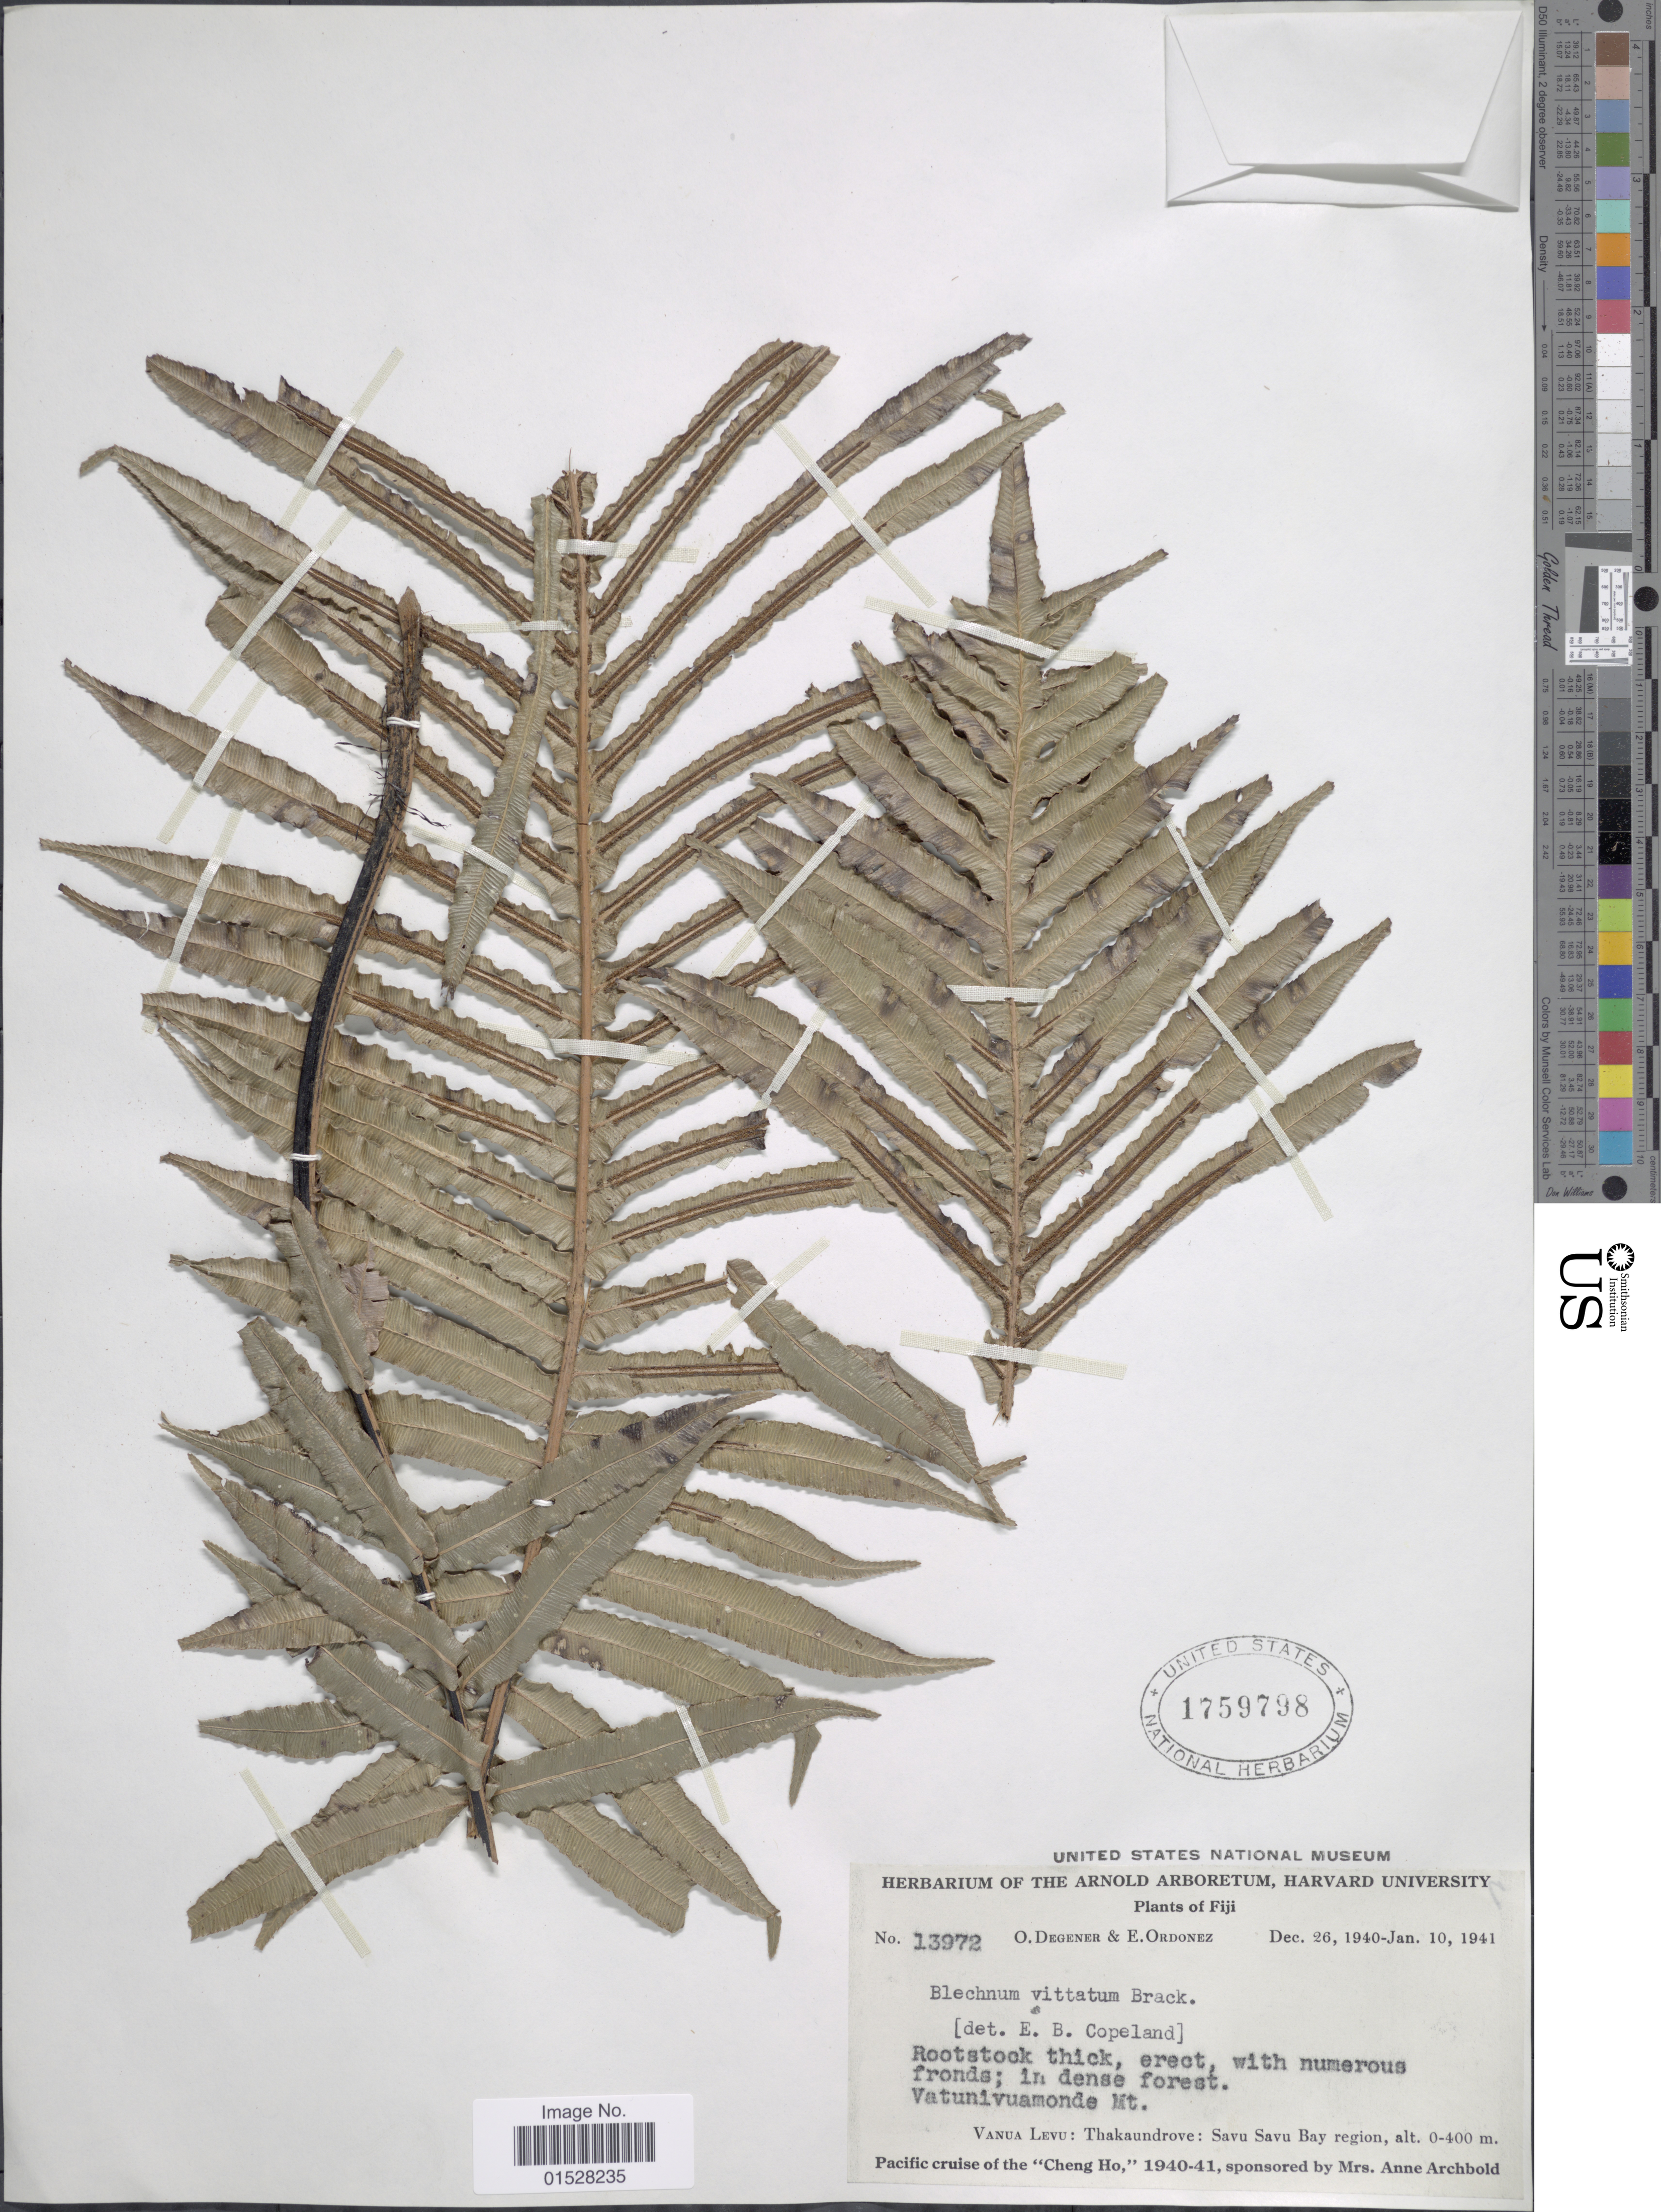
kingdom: Plantae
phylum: Tracheophyta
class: Polypodiopsida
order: Polypodiales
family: Blechnaceae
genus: Blechnum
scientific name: Blechnum vittatum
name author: Brack. in Wilkes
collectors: O. Degener & E. Ordonez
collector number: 13972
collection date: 1941-01-10/1941-12-26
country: Fiji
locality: Vanua Levu: Thalaundrove: Savu Savu Bay region, Vatunivuamonde Mt.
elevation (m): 0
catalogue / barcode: US 1759798